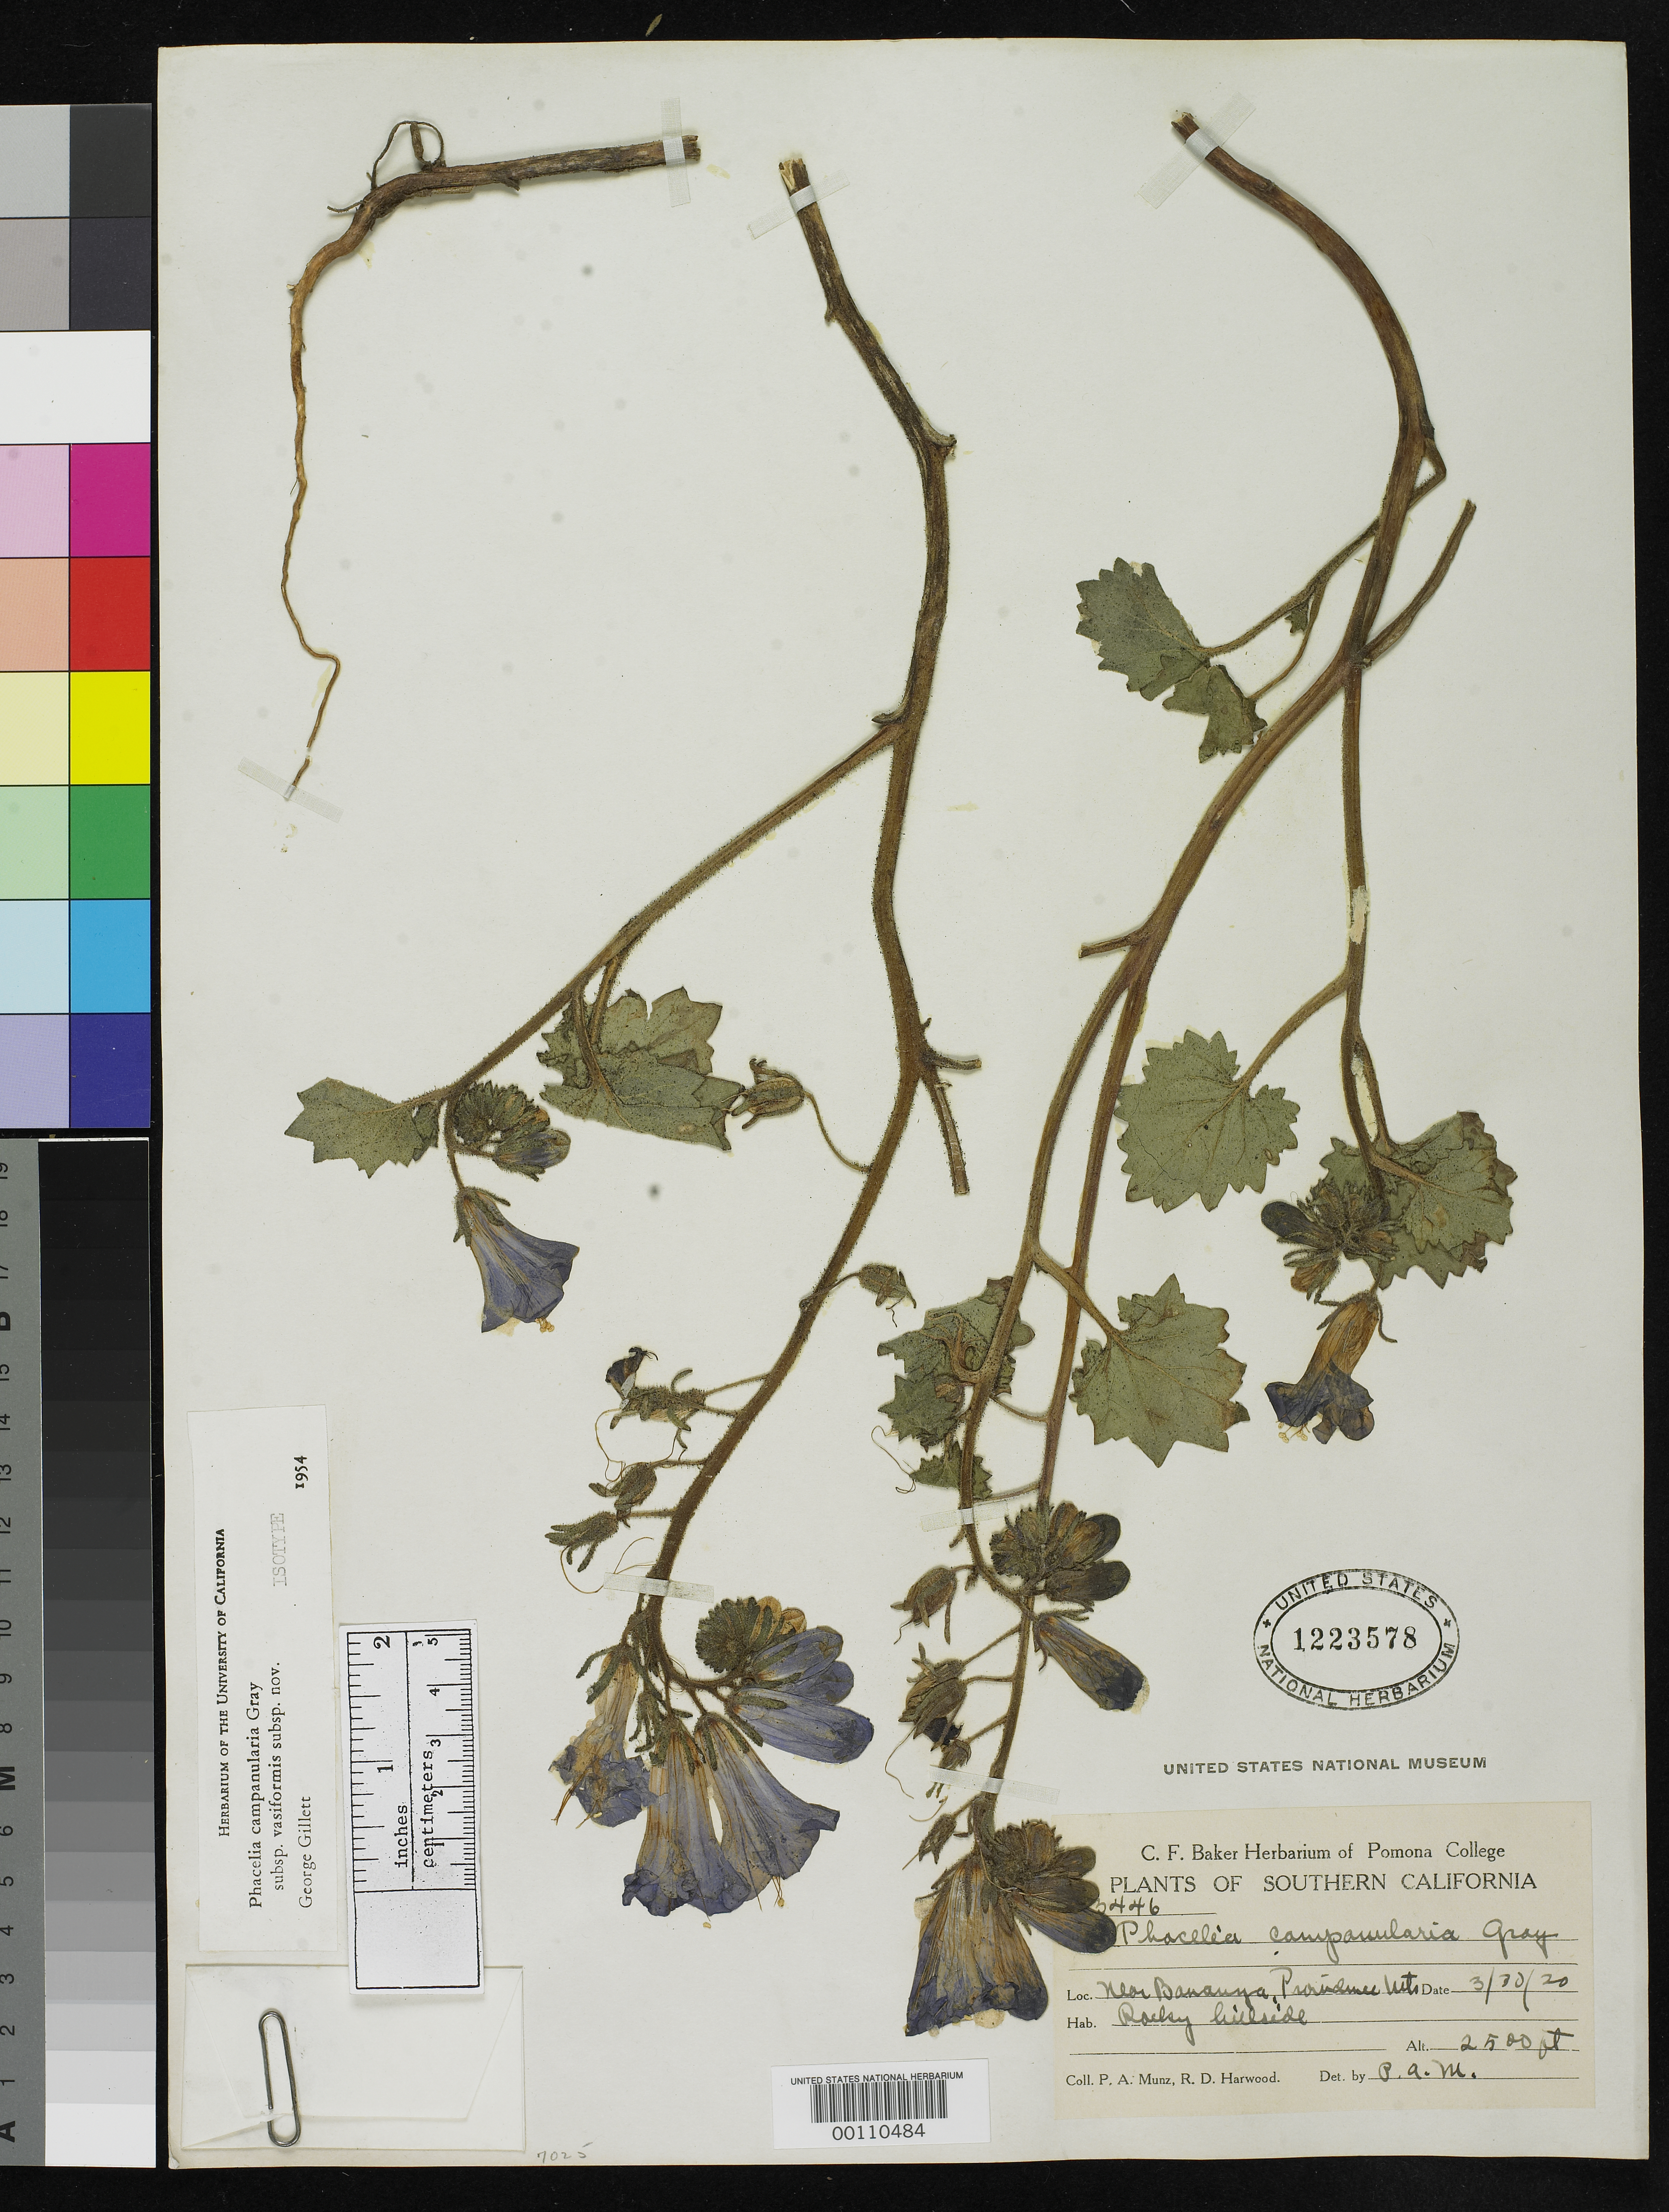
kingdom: Plantae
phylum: Tracheophyta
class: Magnoliopsida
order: Boraginales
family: Hydrophyllaceae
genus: Phacelia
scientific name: Phacelia campanularia subsp. vasiformis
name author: G.W. Gillett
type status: Isotype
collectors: P. A. Munz & R. Harwood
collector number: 3446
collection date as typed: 30 Mar 1920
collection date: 1920-03-30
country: United States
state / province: California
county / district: San Bernardino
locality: Near Bonanza, Bonanza King mine, Providence Mt.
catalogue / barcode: US 1223578